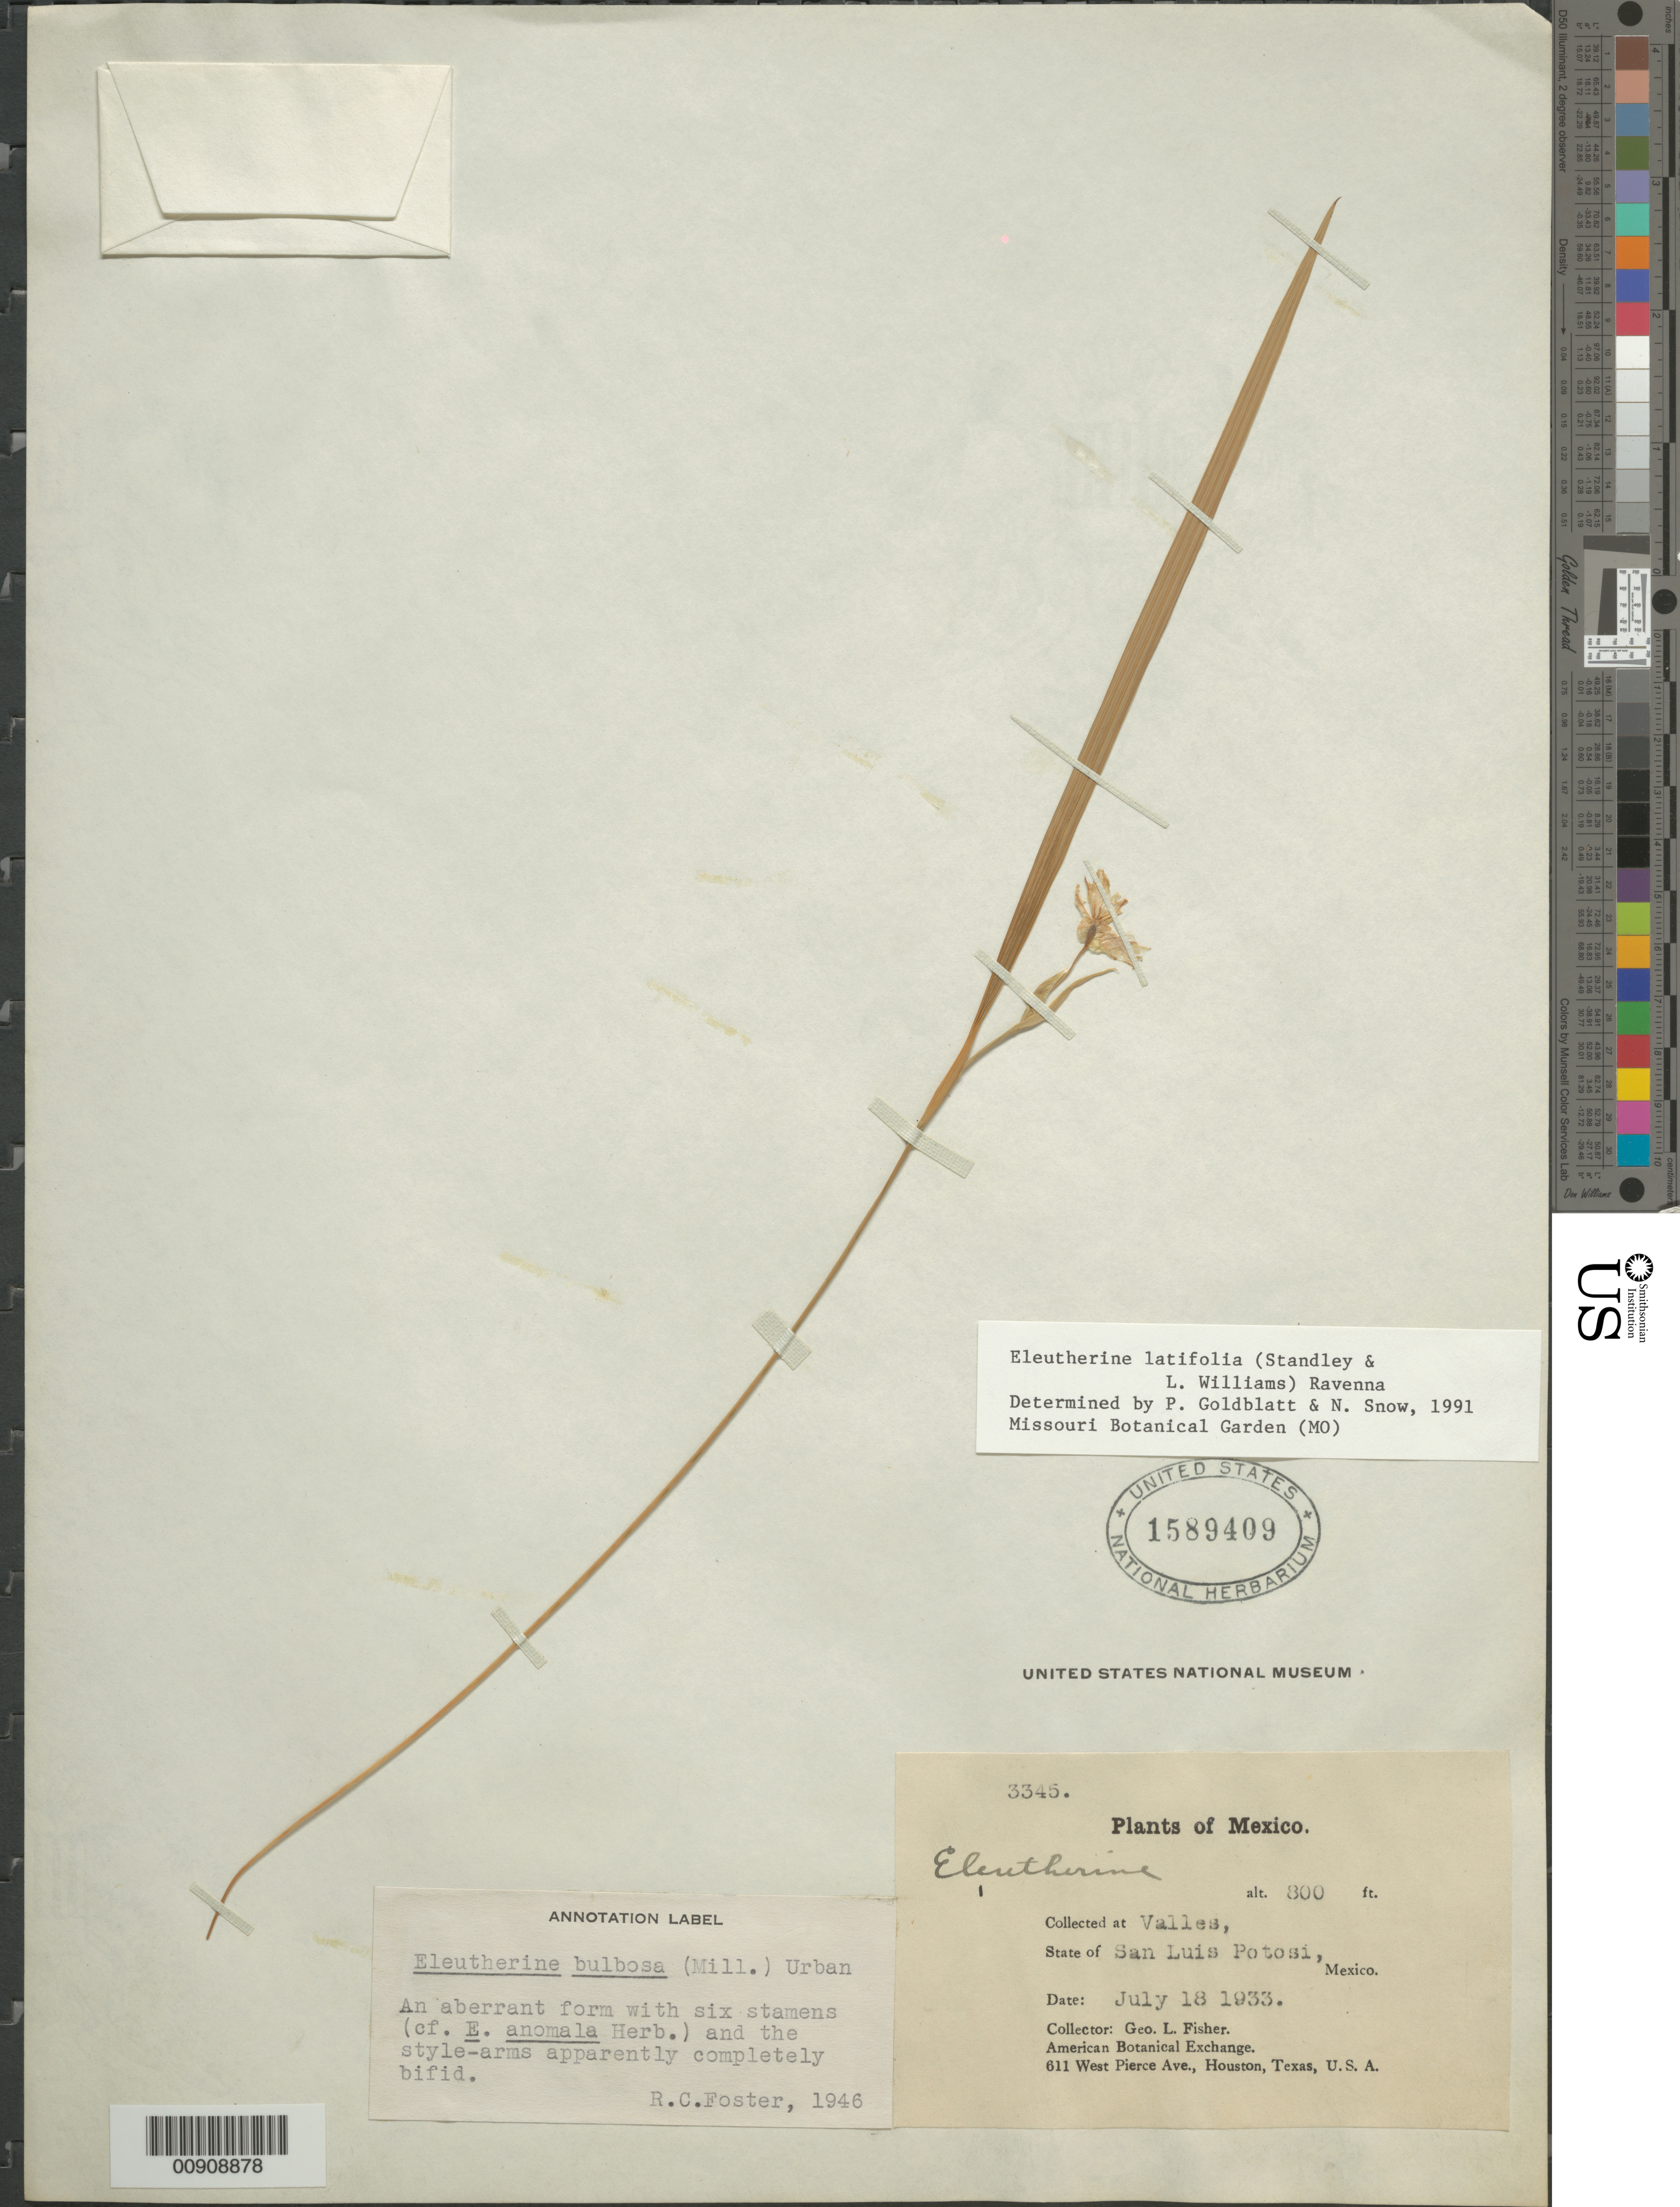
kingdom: Plantae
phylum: Tracheophyta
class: Liliopsida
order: Asparagales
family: Iridaceae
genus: Eleutherine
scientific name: Eleutherine latifolia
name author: (Standl. & L.O. Williams) Ravenna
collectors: G. L. Fisher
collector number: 3345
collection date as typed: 18 Jul 1933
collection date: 1933-07-18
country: Mexico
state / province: San Luis Potosí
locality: Valles, State of San Luis Potosí.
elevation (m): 244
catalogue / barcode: US 1589409